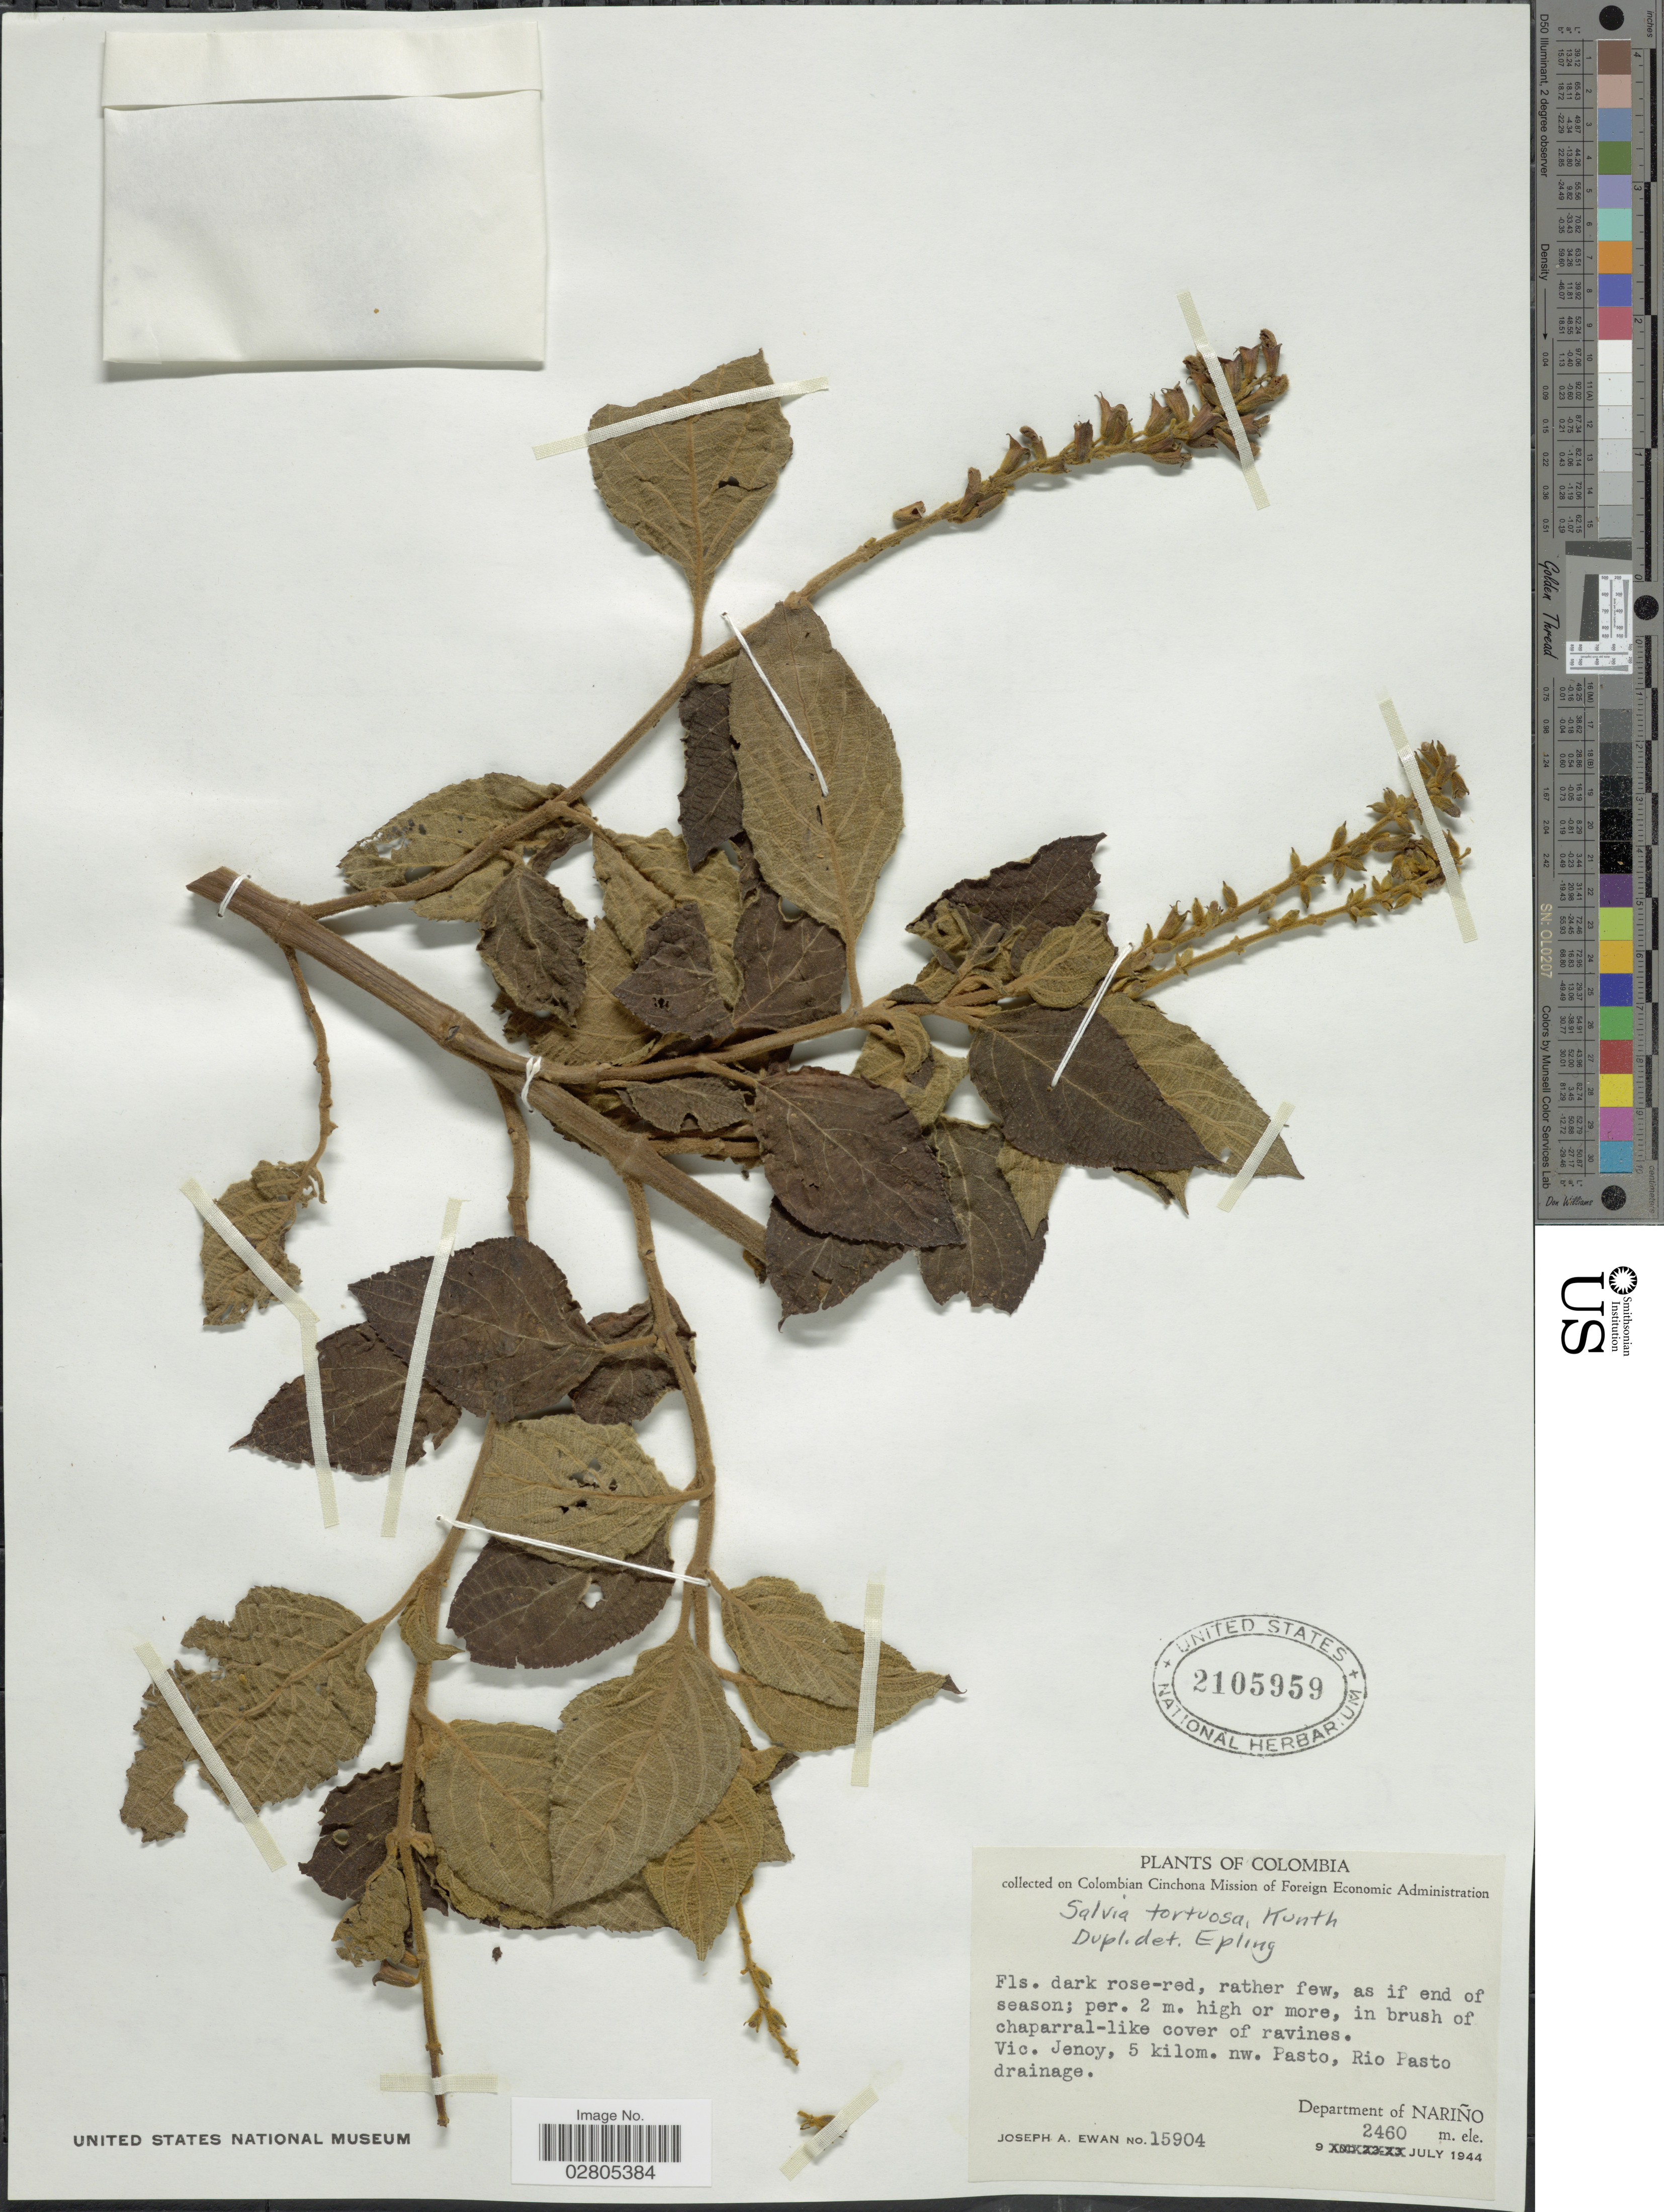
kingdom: Plantae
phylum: Tracheophyta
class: Magnoliopsida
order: Lamiales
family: Lamiaceae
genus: Salvia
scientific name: Salvia tortuosa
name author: Kunth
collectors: J. A. Ewan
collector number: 15904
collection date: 1944-07-09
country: Colombia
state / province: Nariño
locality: Vic. Jenoy, 5 kilom. nw. Pasto, Rio Pasto drainage. Department of Nariño.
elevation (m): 2460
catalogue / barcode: US 2105959